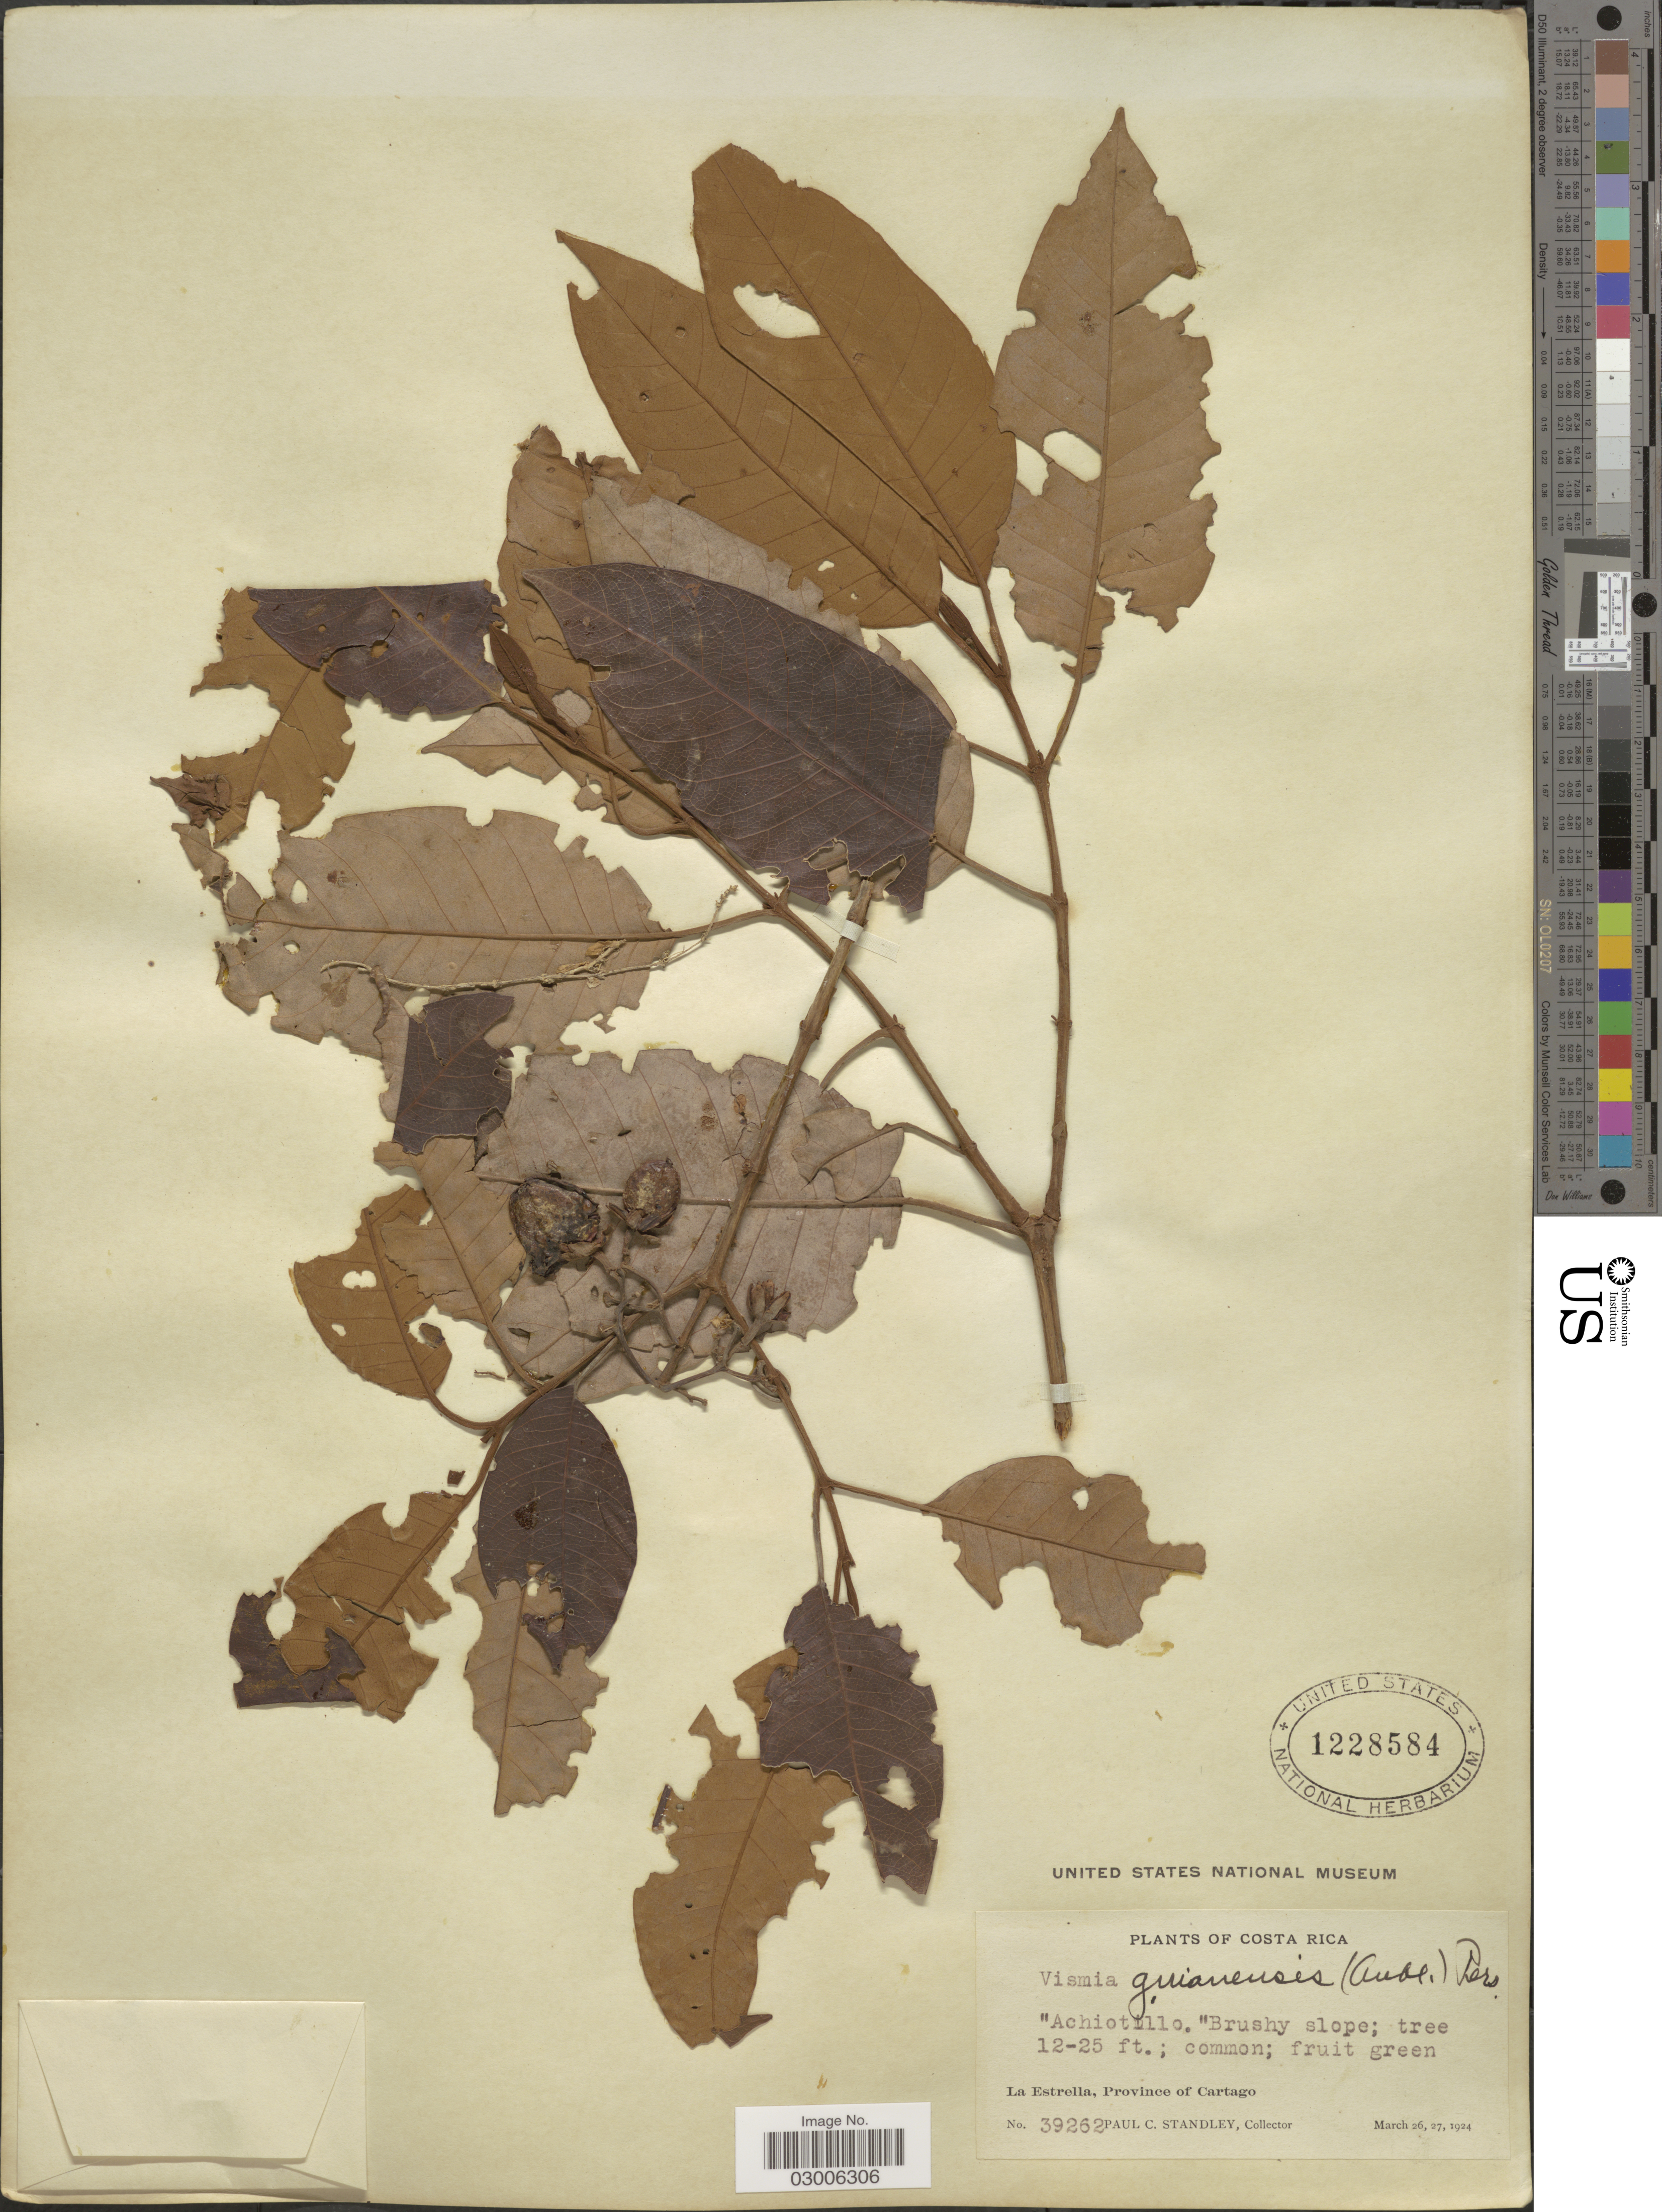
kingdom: Plantae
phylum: Tracheophyta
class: Magnoliopsida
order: Malpighiales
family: Hypericaceae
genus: Vismia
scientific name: Vismia guianensis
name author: (Aubl.) Pers.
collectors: P. C. Standley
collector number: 39262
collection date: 1924-03-26/1924-03-27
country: Costa Rica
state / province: Cartago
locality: La Estrella.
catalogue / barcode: US 1228584